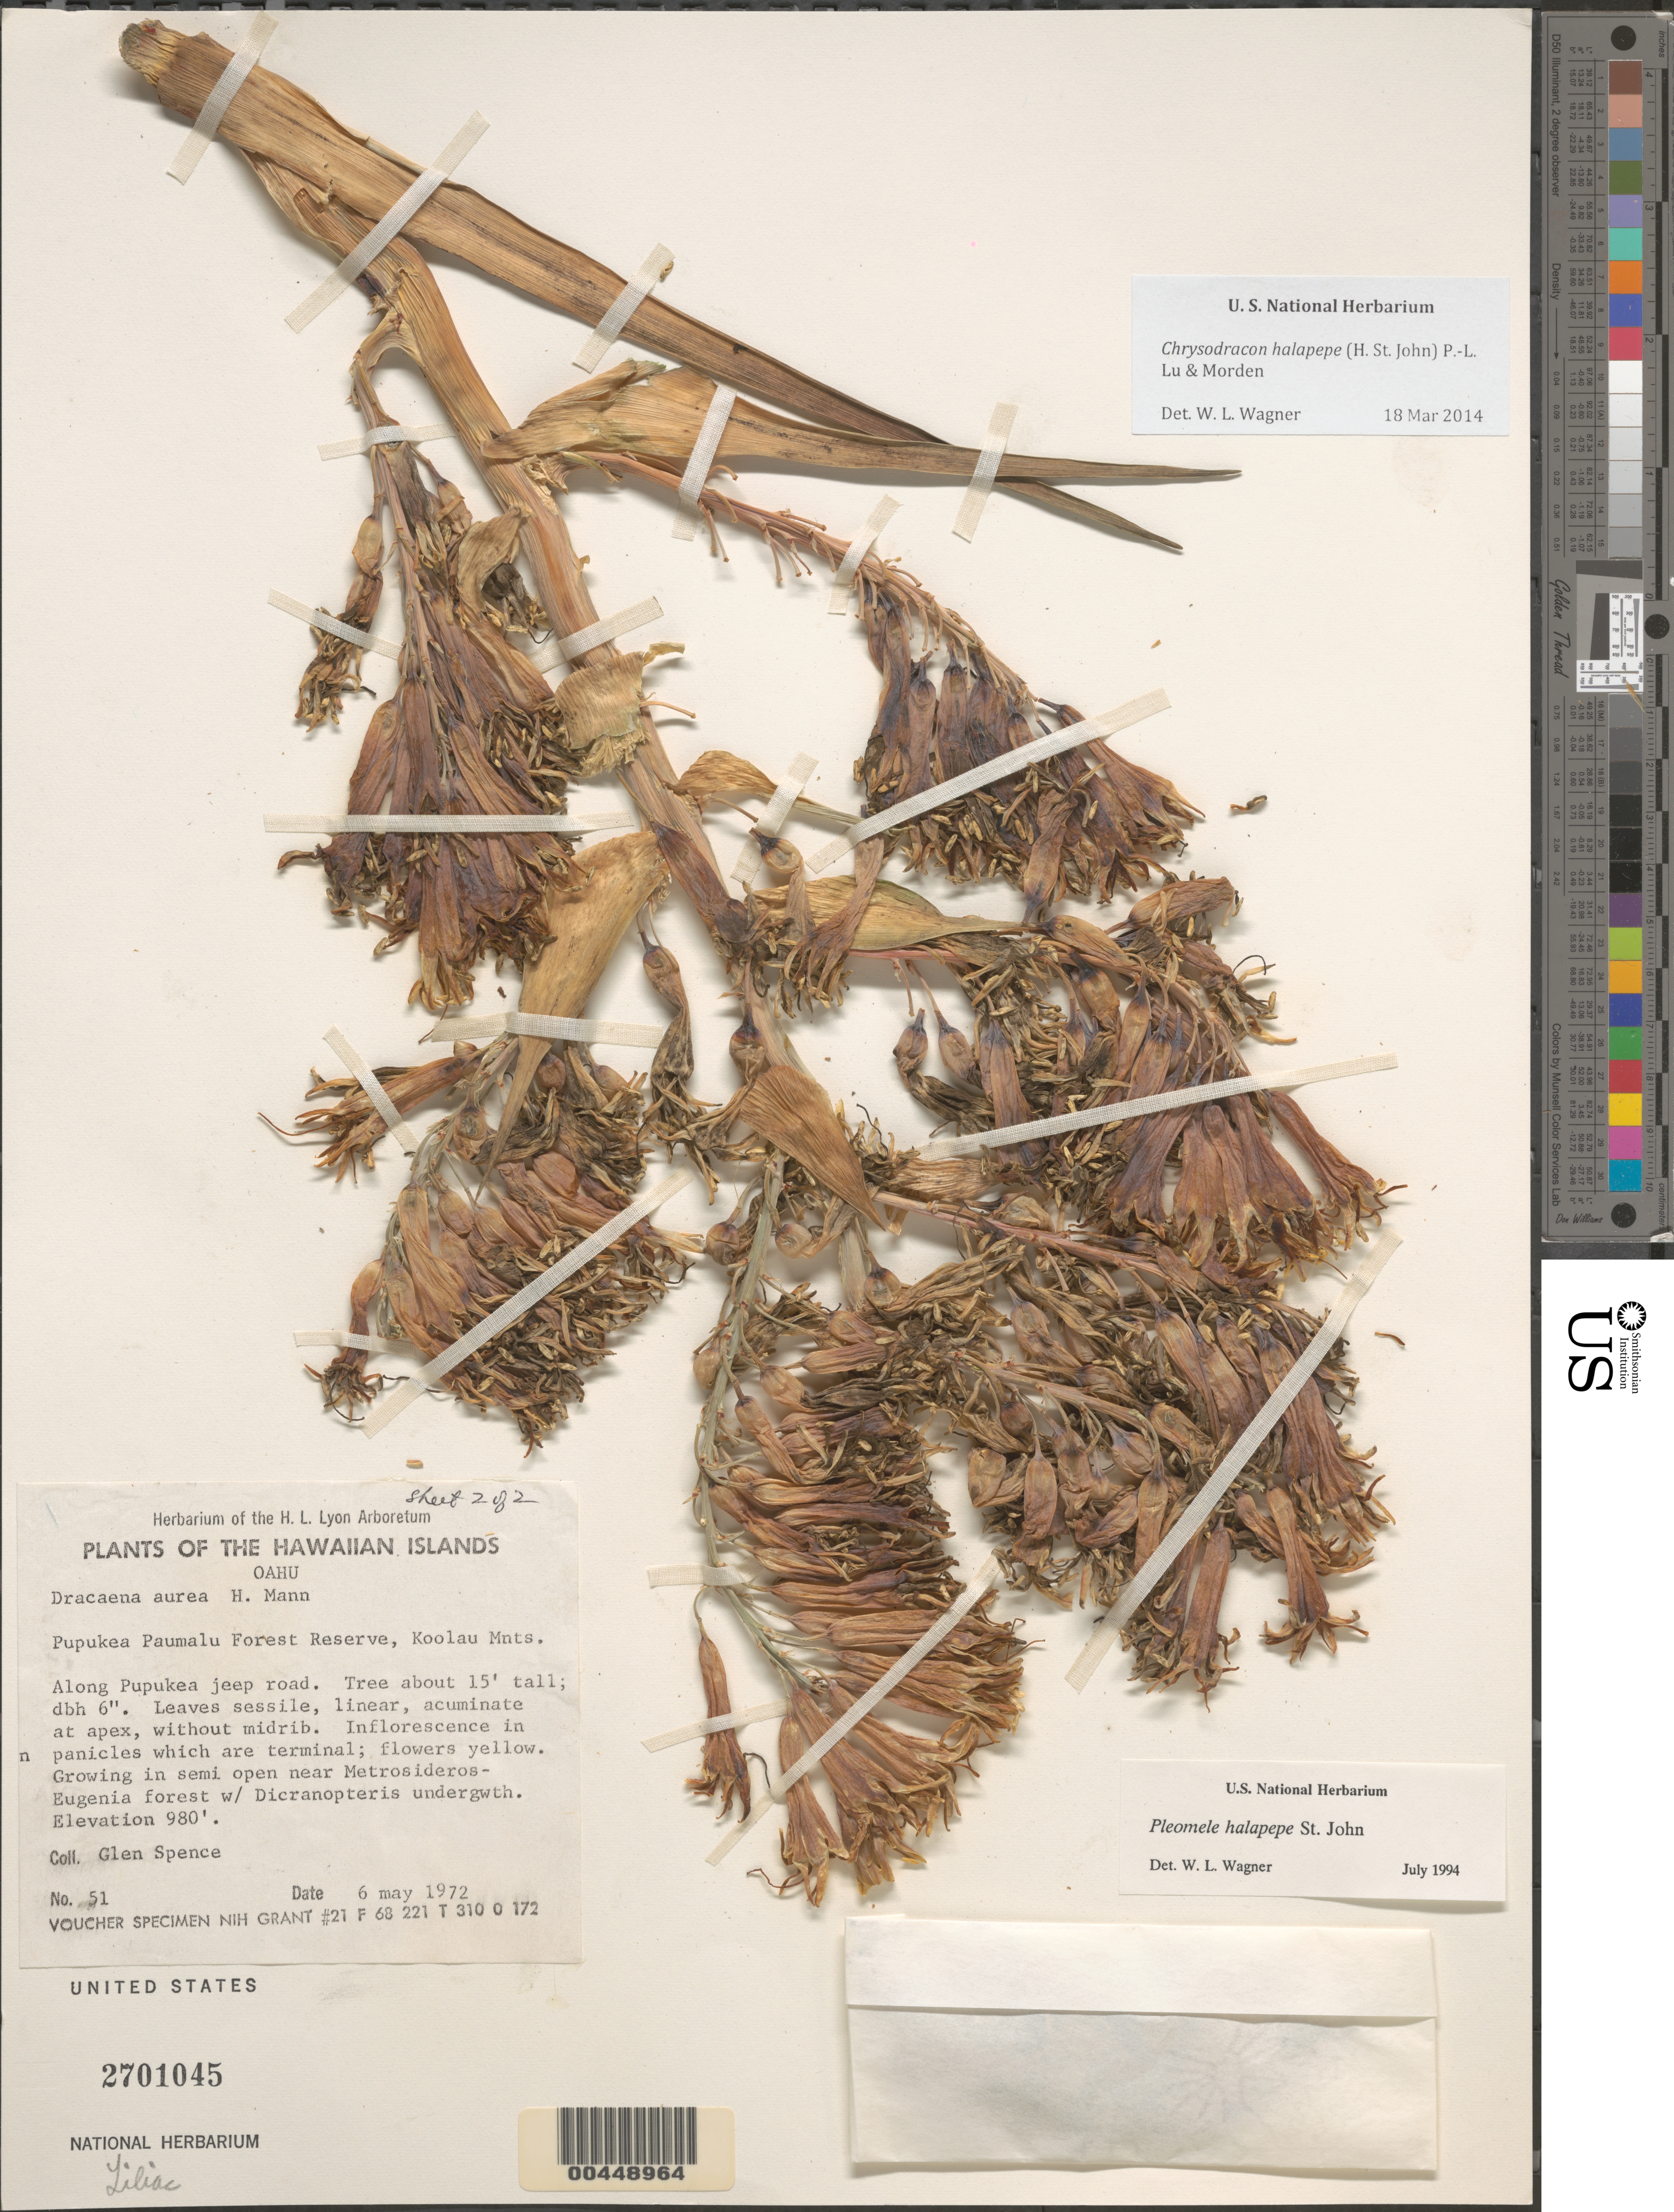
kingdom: Plantae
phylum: Tracheophyta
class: Liliopsida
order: Asparagales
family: Asparagaceae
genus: Dracaena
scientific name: Dracaena halapepe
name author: (H. St. John) Jankalski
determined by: Wagner, W. L., (BOT), Smithsonian Institution - National Museum of Natural History (UNITED STATES)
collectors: G. Spence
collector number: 51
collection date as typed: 6 May 1972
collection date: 1972-05-06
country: United States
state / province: Hawaii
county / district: Honolulu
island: Oahu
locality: Pupukea Paumalu Forest Reserve, Koolau Mts, along Pupukea jeep road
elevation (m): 299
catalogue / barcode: US 2701045